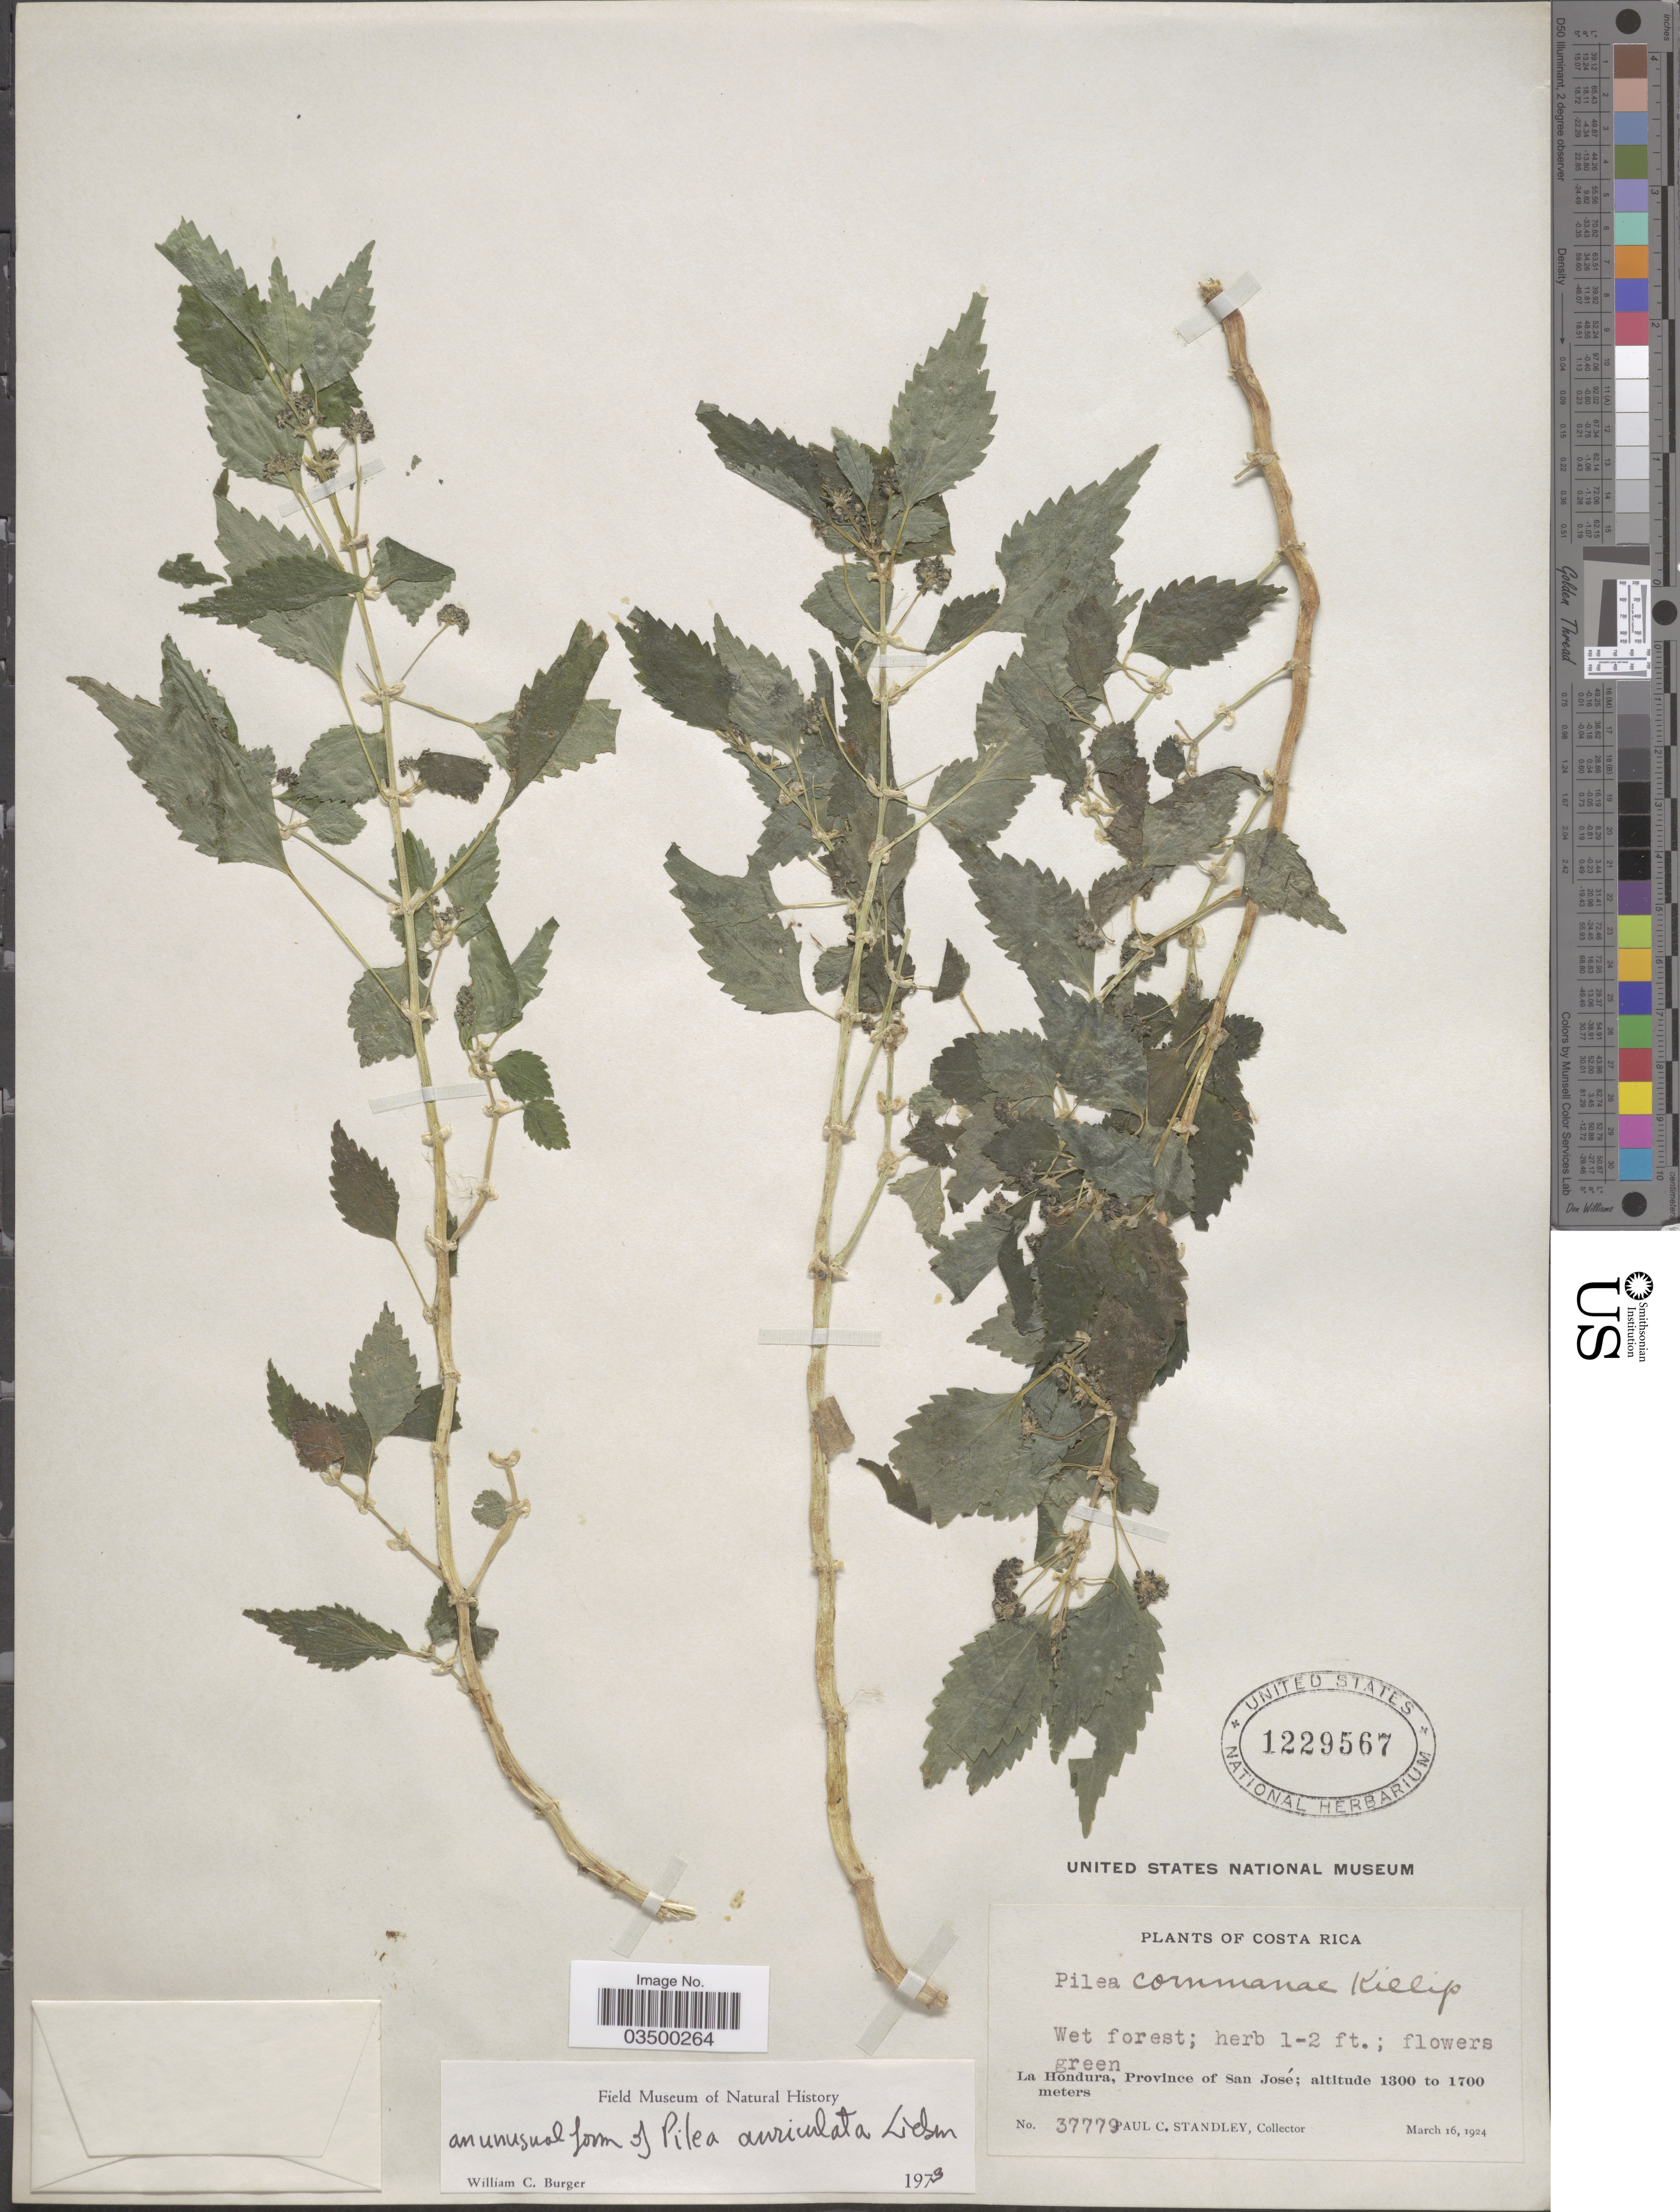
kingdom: Plantae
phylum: Tracheophyta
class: Magnoliopsida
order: Rosales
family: Urticaceae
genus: Pilea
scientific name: Pilea auriculata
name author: Liebm.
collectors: P. C. Standley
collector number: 37779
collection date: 1924-03-16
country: Costa Rica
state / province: San José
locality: La Hondura.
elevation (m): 1300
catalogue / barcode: US 1229567